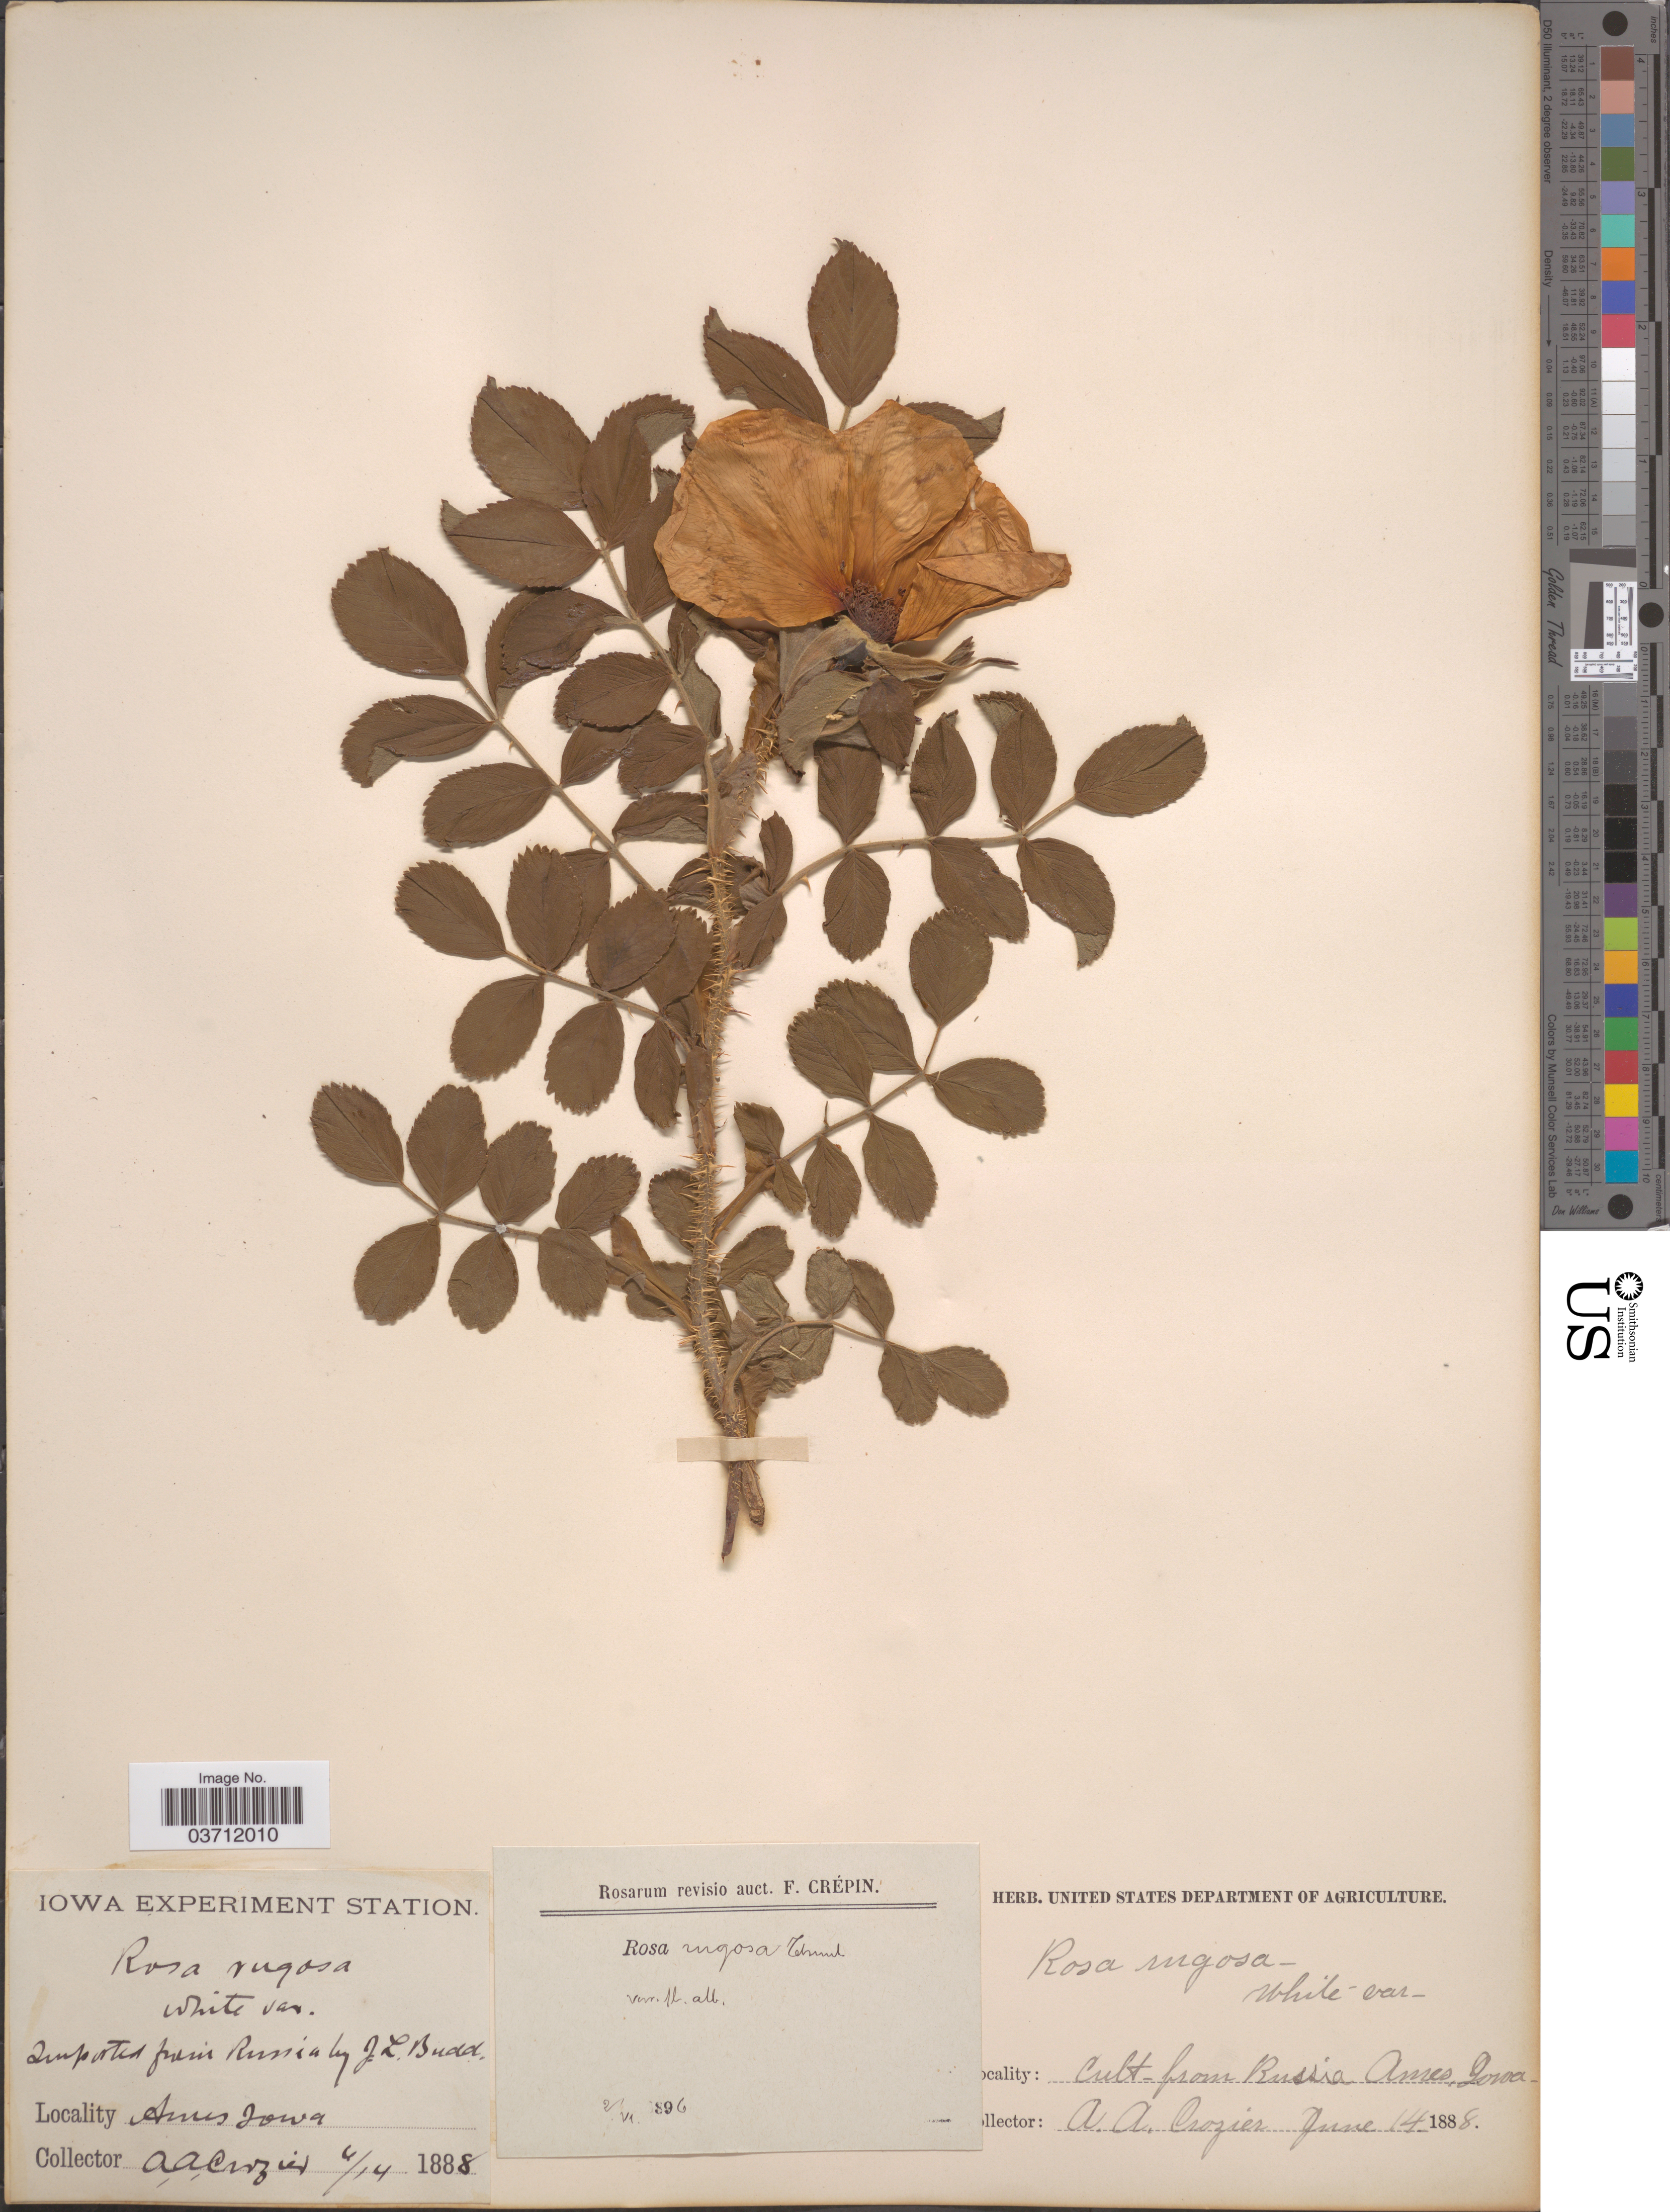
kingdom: Plantae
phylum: Tracheophyta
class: Magnoliopsida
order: Rosales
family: Rosaceae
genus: Rosa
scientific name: Rosa rugosa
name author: Thunb.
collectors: A. Crozier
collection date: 1888-06-14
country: United States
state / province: Iowa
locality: Ames.